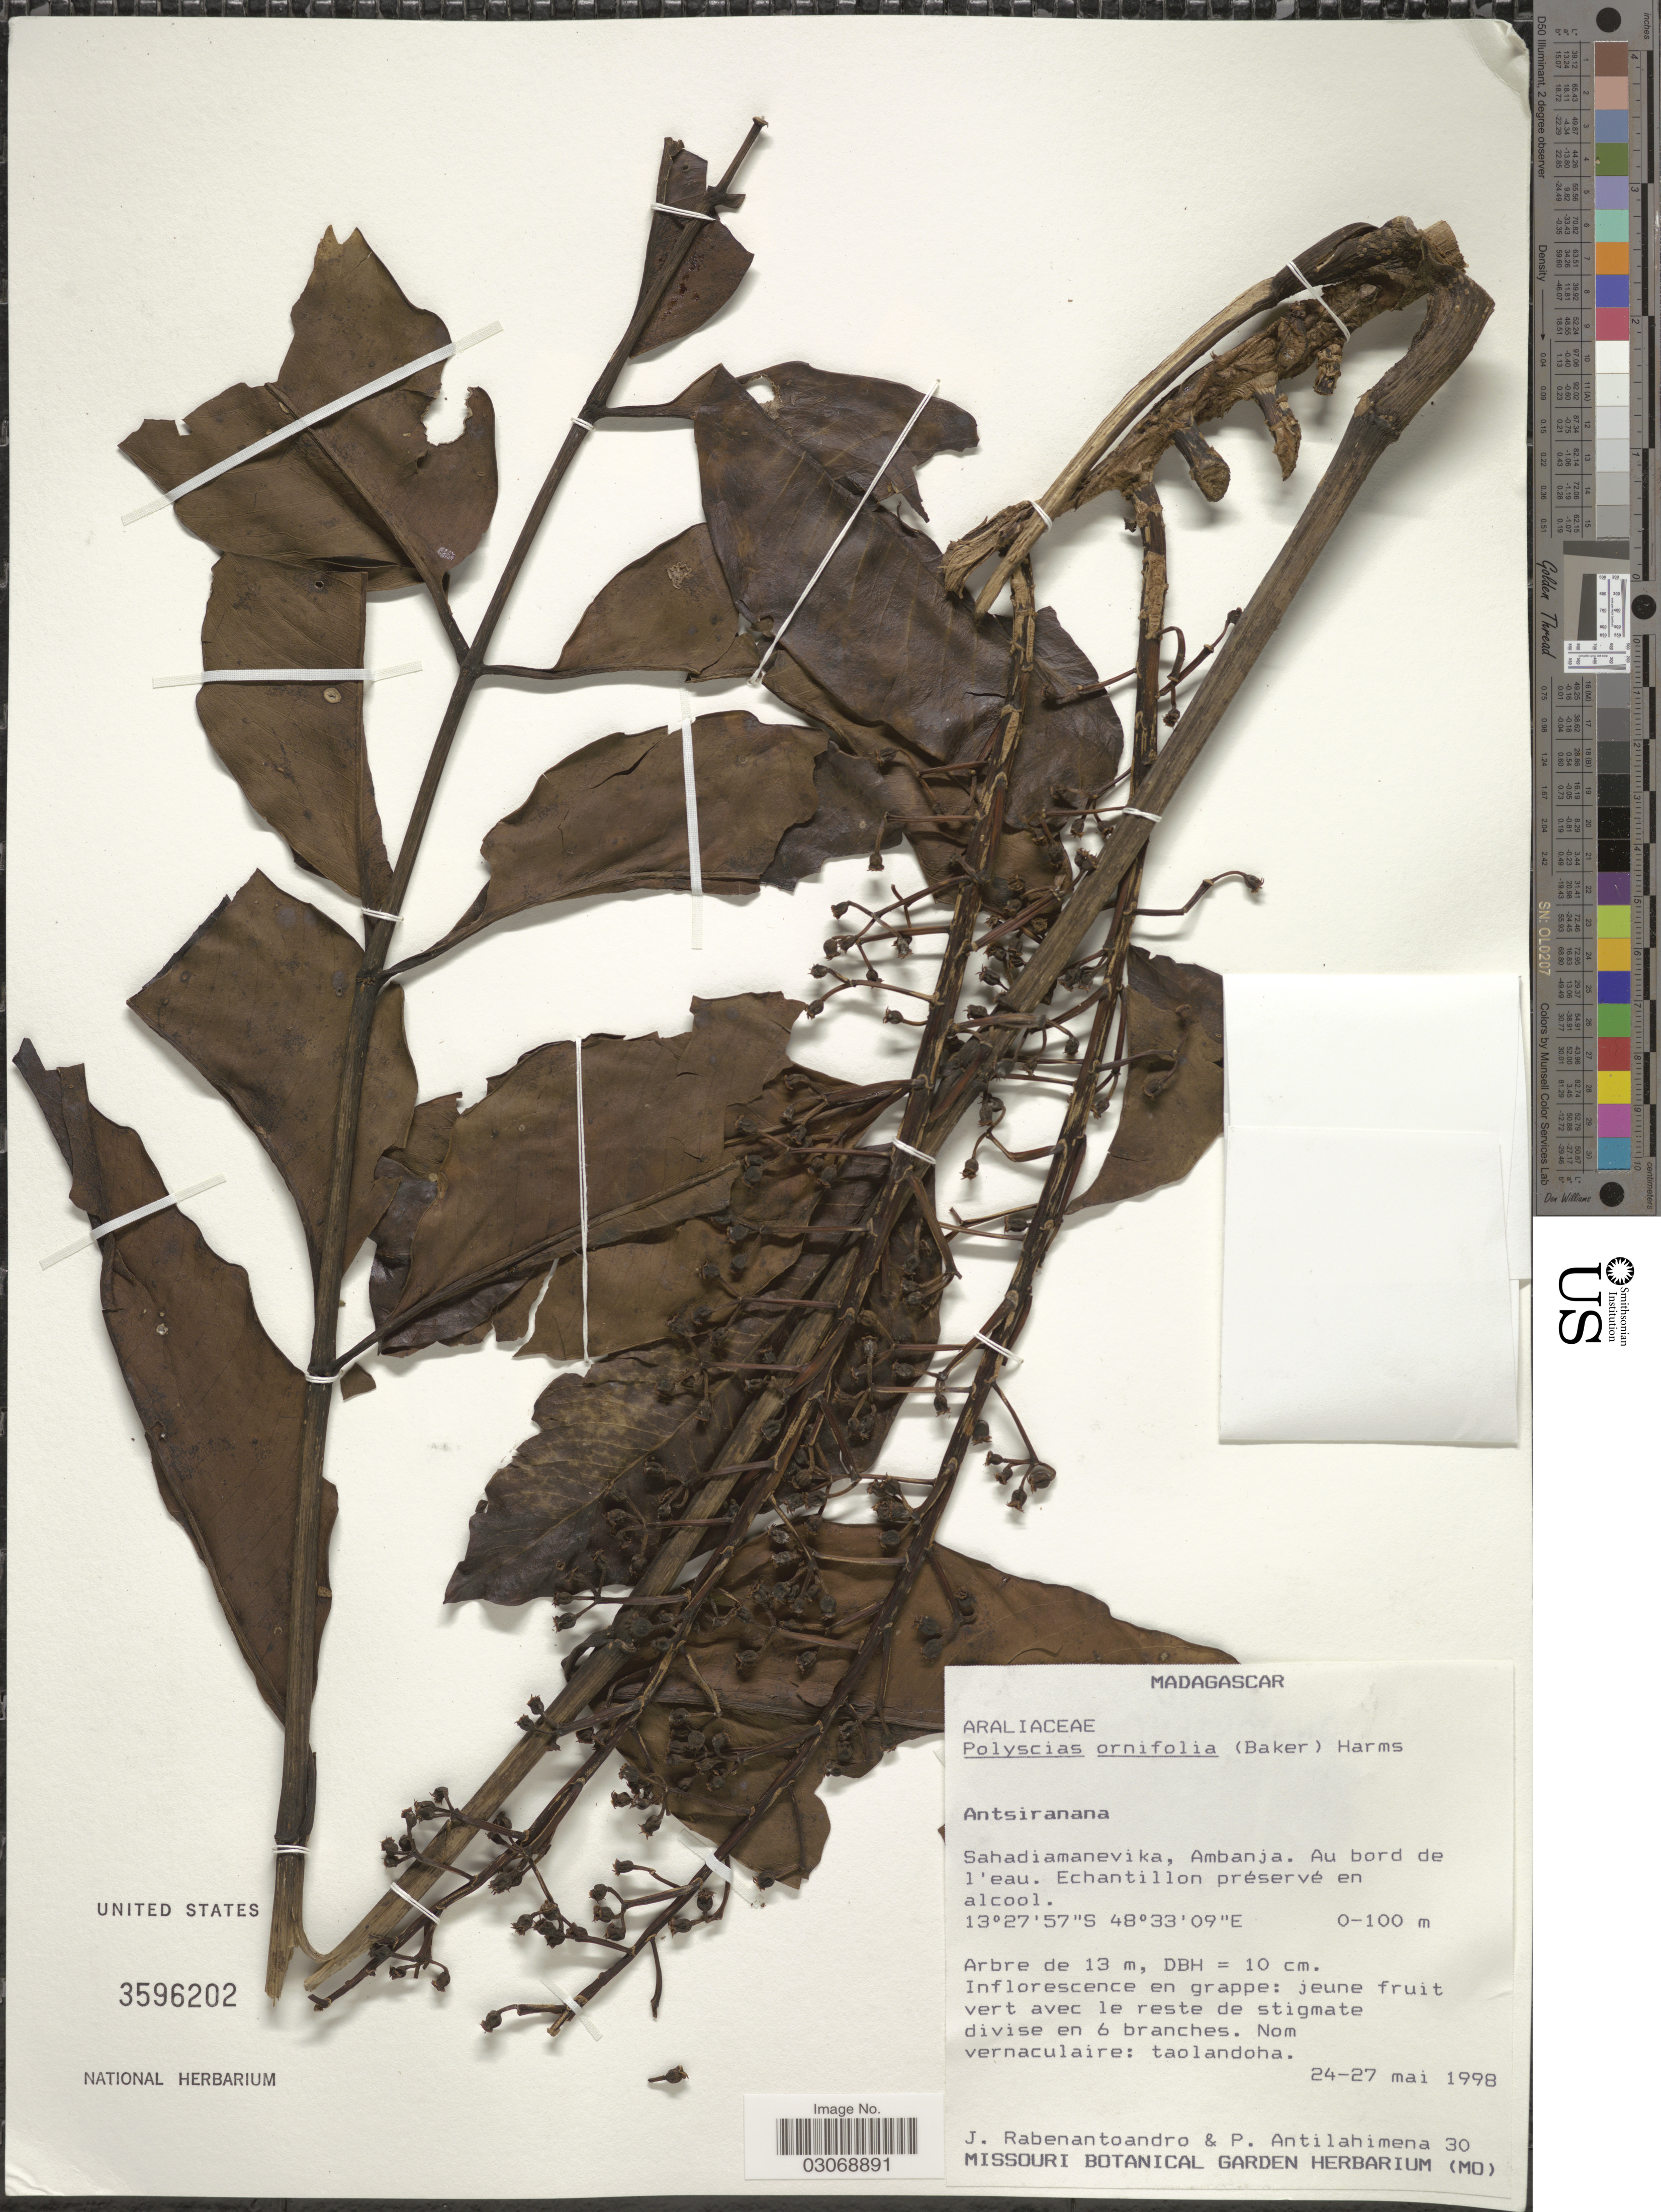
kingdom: Plantae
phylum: Tracheophyta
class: Magnoliopsida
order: Apiales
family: Araliaceae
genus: Polyscias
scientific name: Polyscias ornifolia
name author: (Baker) Harms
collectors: J. Rabenantoandro & P. Antilahimena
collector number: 30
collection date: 1998-05-24/1998-05-27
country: Madagascar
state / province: Diana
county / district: Ambanja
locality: Sahadiamanevika, Ambanja. Au bord de l'eau.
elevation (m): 0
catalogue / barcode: US 3596202